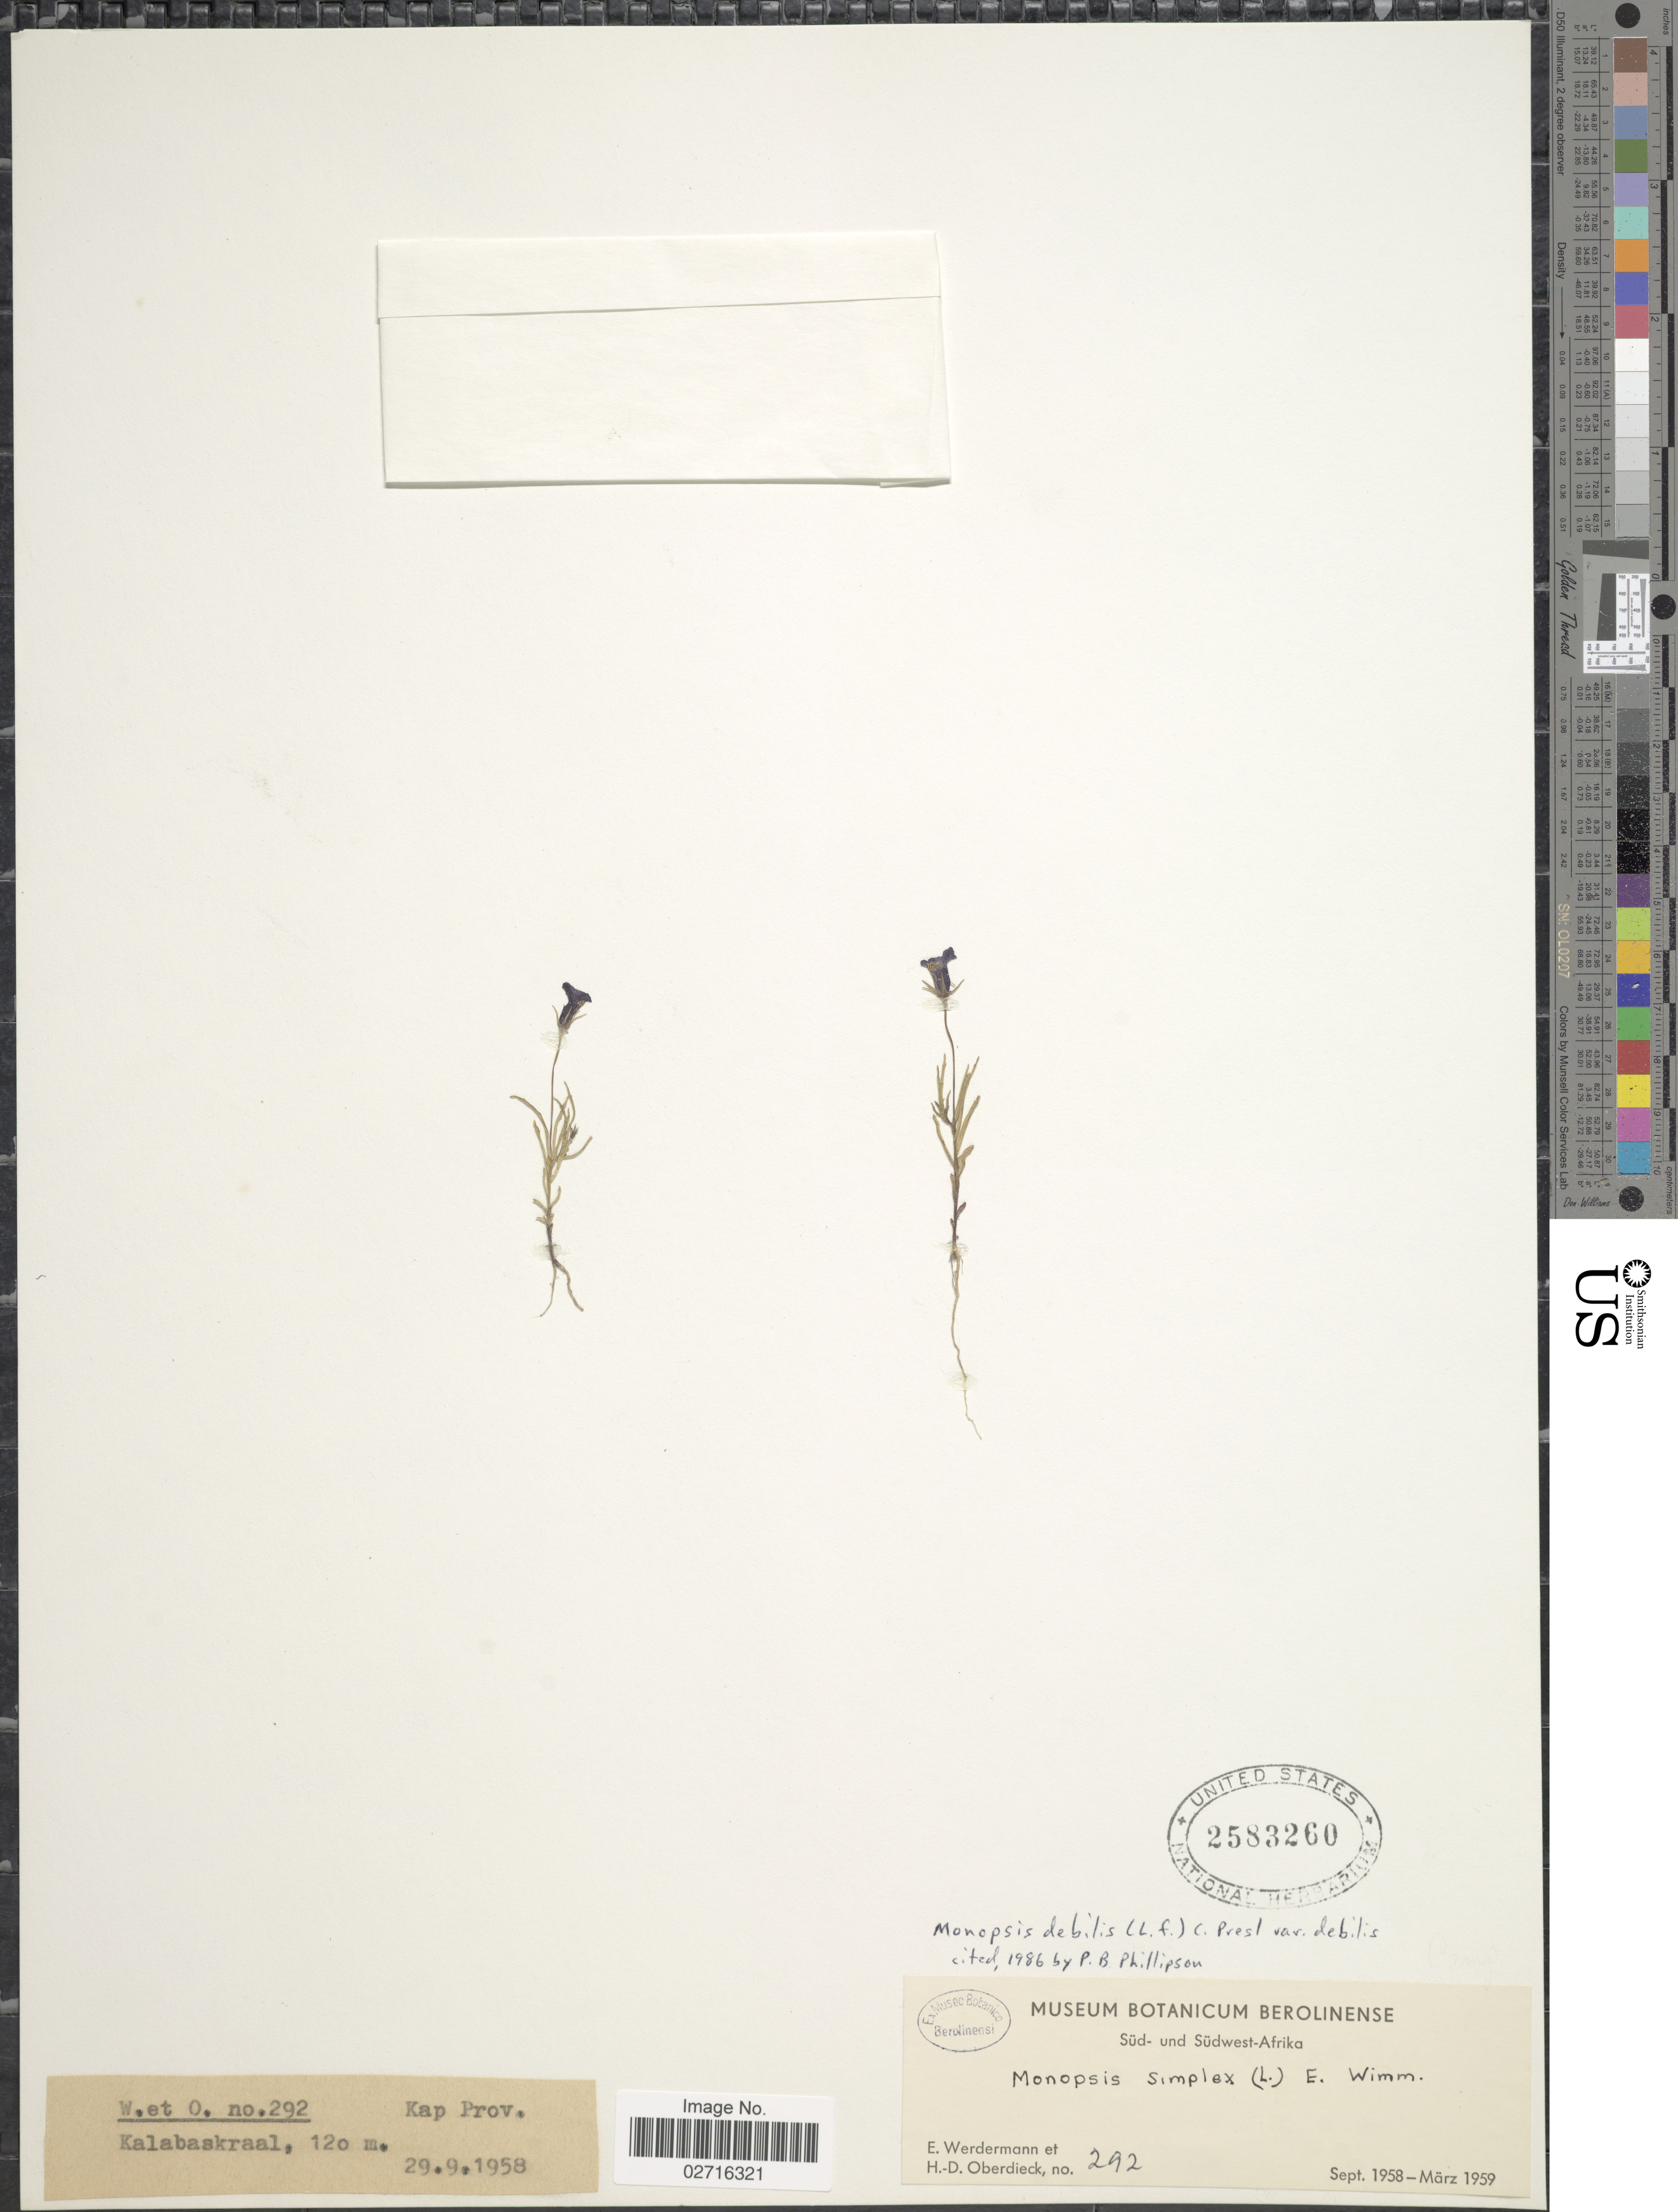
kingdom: Plantae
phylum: Tracheophyta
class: Magnoliopsida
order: Asterales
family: Campanulaceae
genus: Monopsis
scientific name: Monopsis debilis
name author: (L. f.) C. Presl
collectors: E. Werdermann & H. Oberdieck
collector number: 292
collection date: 1958-09-29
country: South Africa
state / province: Western Cape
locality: Kap Prov. Kalabaskraal, Süd- und Südwest-Afrika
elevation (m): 120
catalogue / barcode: US 2583260